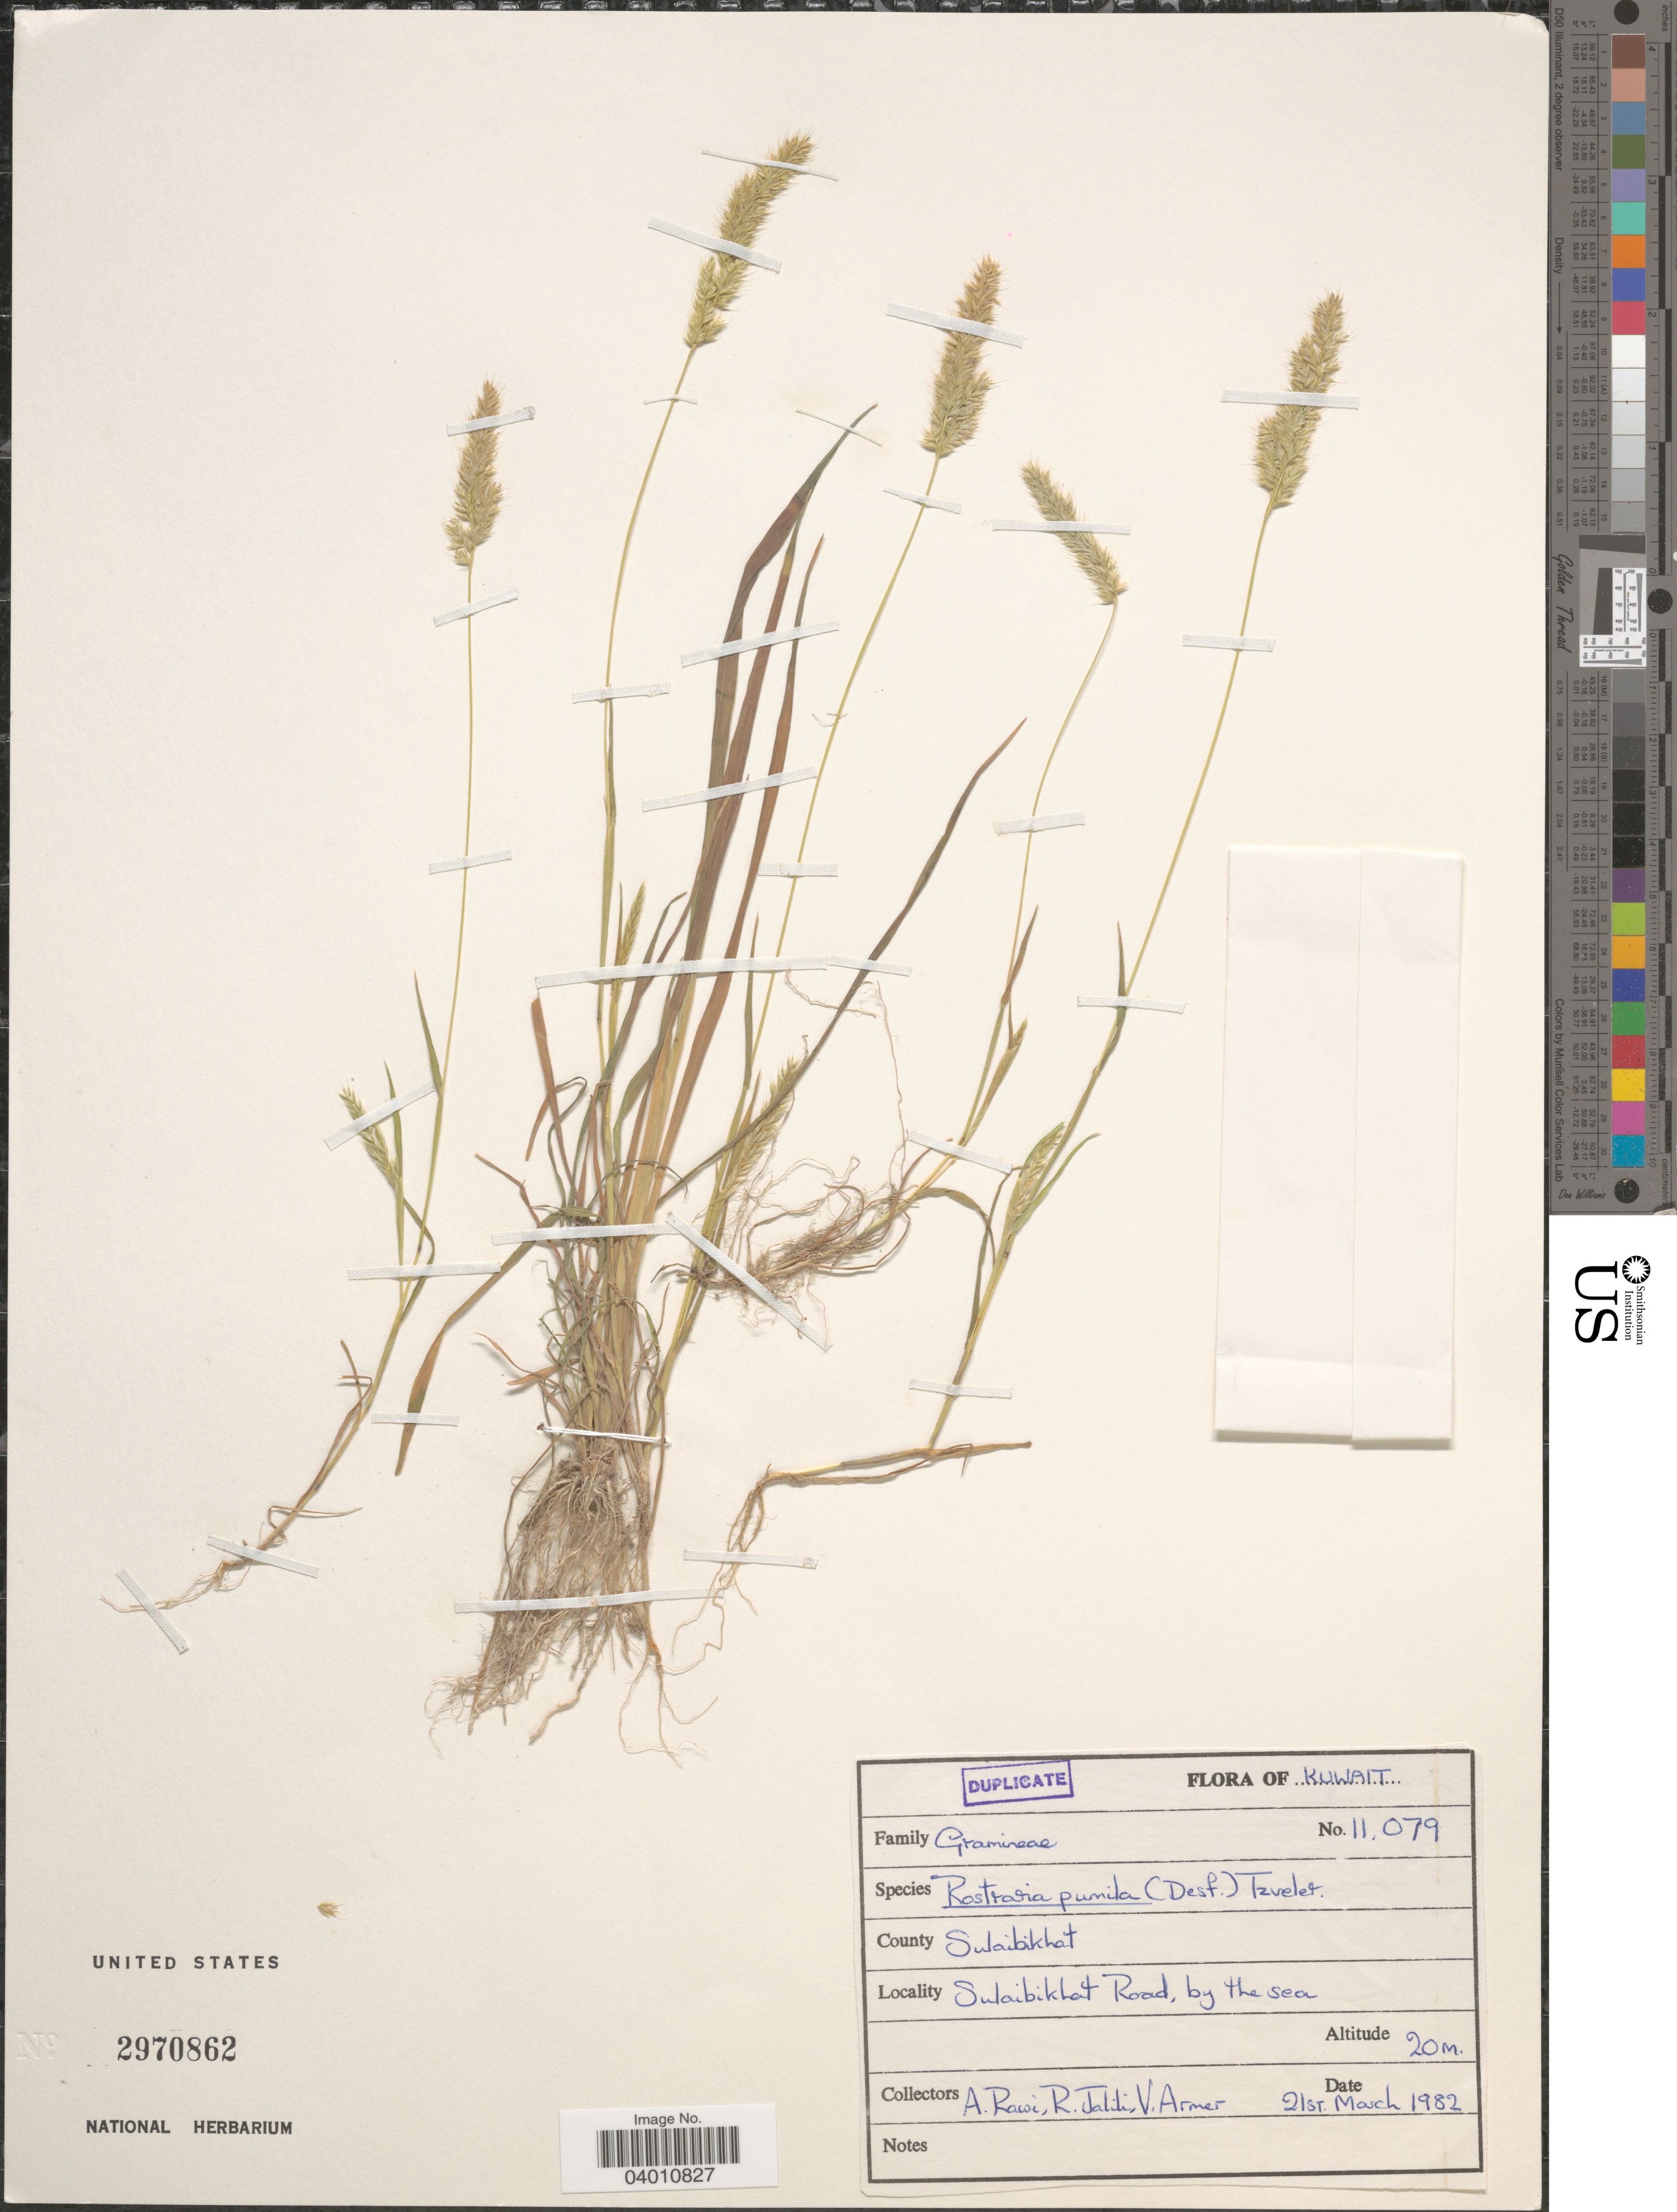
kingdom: Plantae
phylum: Tracheophyta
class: Liliopsida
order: Poales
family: Poaceae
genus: Rostraria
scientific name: Rostraria pumila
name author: (Desf.) Tzvelev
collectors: A. Rawi, R. Jalili & V. Armet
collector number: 11079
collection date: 1982-03-21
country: Kuwait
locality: County Sulaibikhat. Sulaibikhat Road, by the sea.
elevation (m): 20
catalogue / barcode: US 2970862